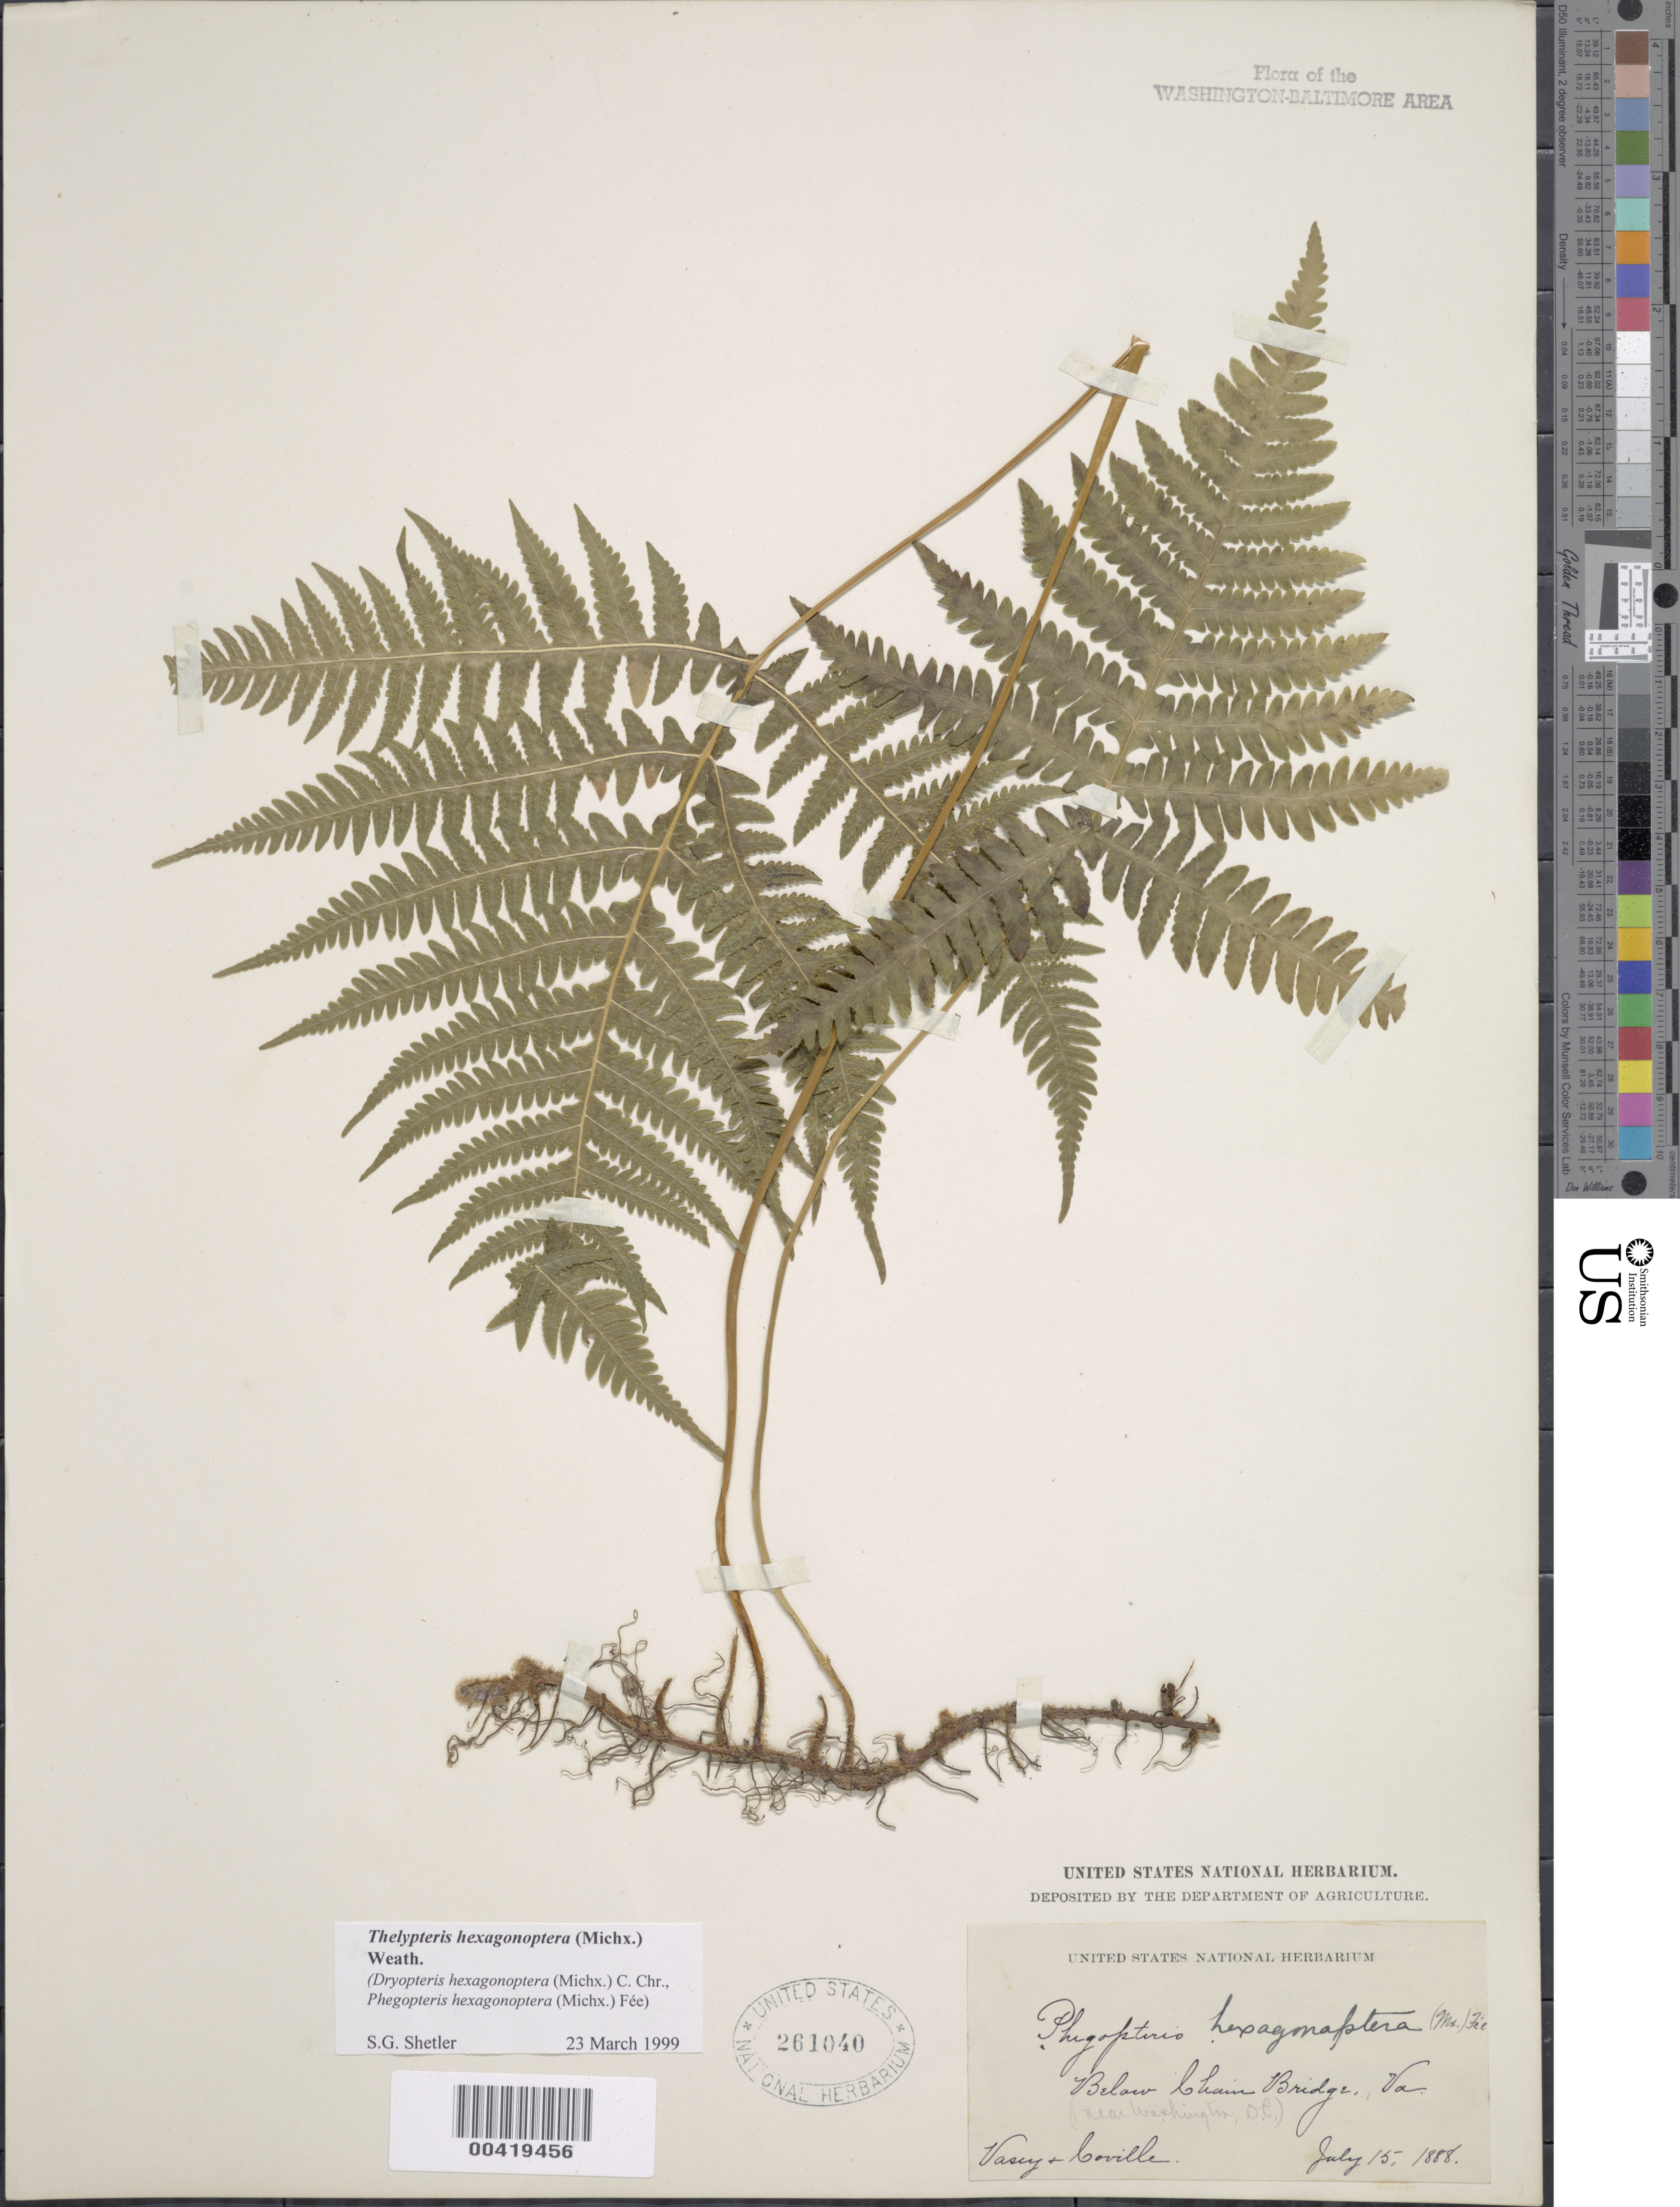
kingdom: Plantae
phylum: Tracheophyta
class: Polypodiopsida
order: Polypodiales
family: Thelypteridaceae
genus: Phegopteris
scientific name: Phegopteris hexagonoptera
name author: (Michx.) Fée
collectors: G. Vasey & F. V. Coville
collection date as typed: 15 Jul 1888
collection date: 1888-07-15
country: United States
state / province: Virginia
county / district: Fairfax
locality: below Chain Bridge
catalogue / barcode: US 261040